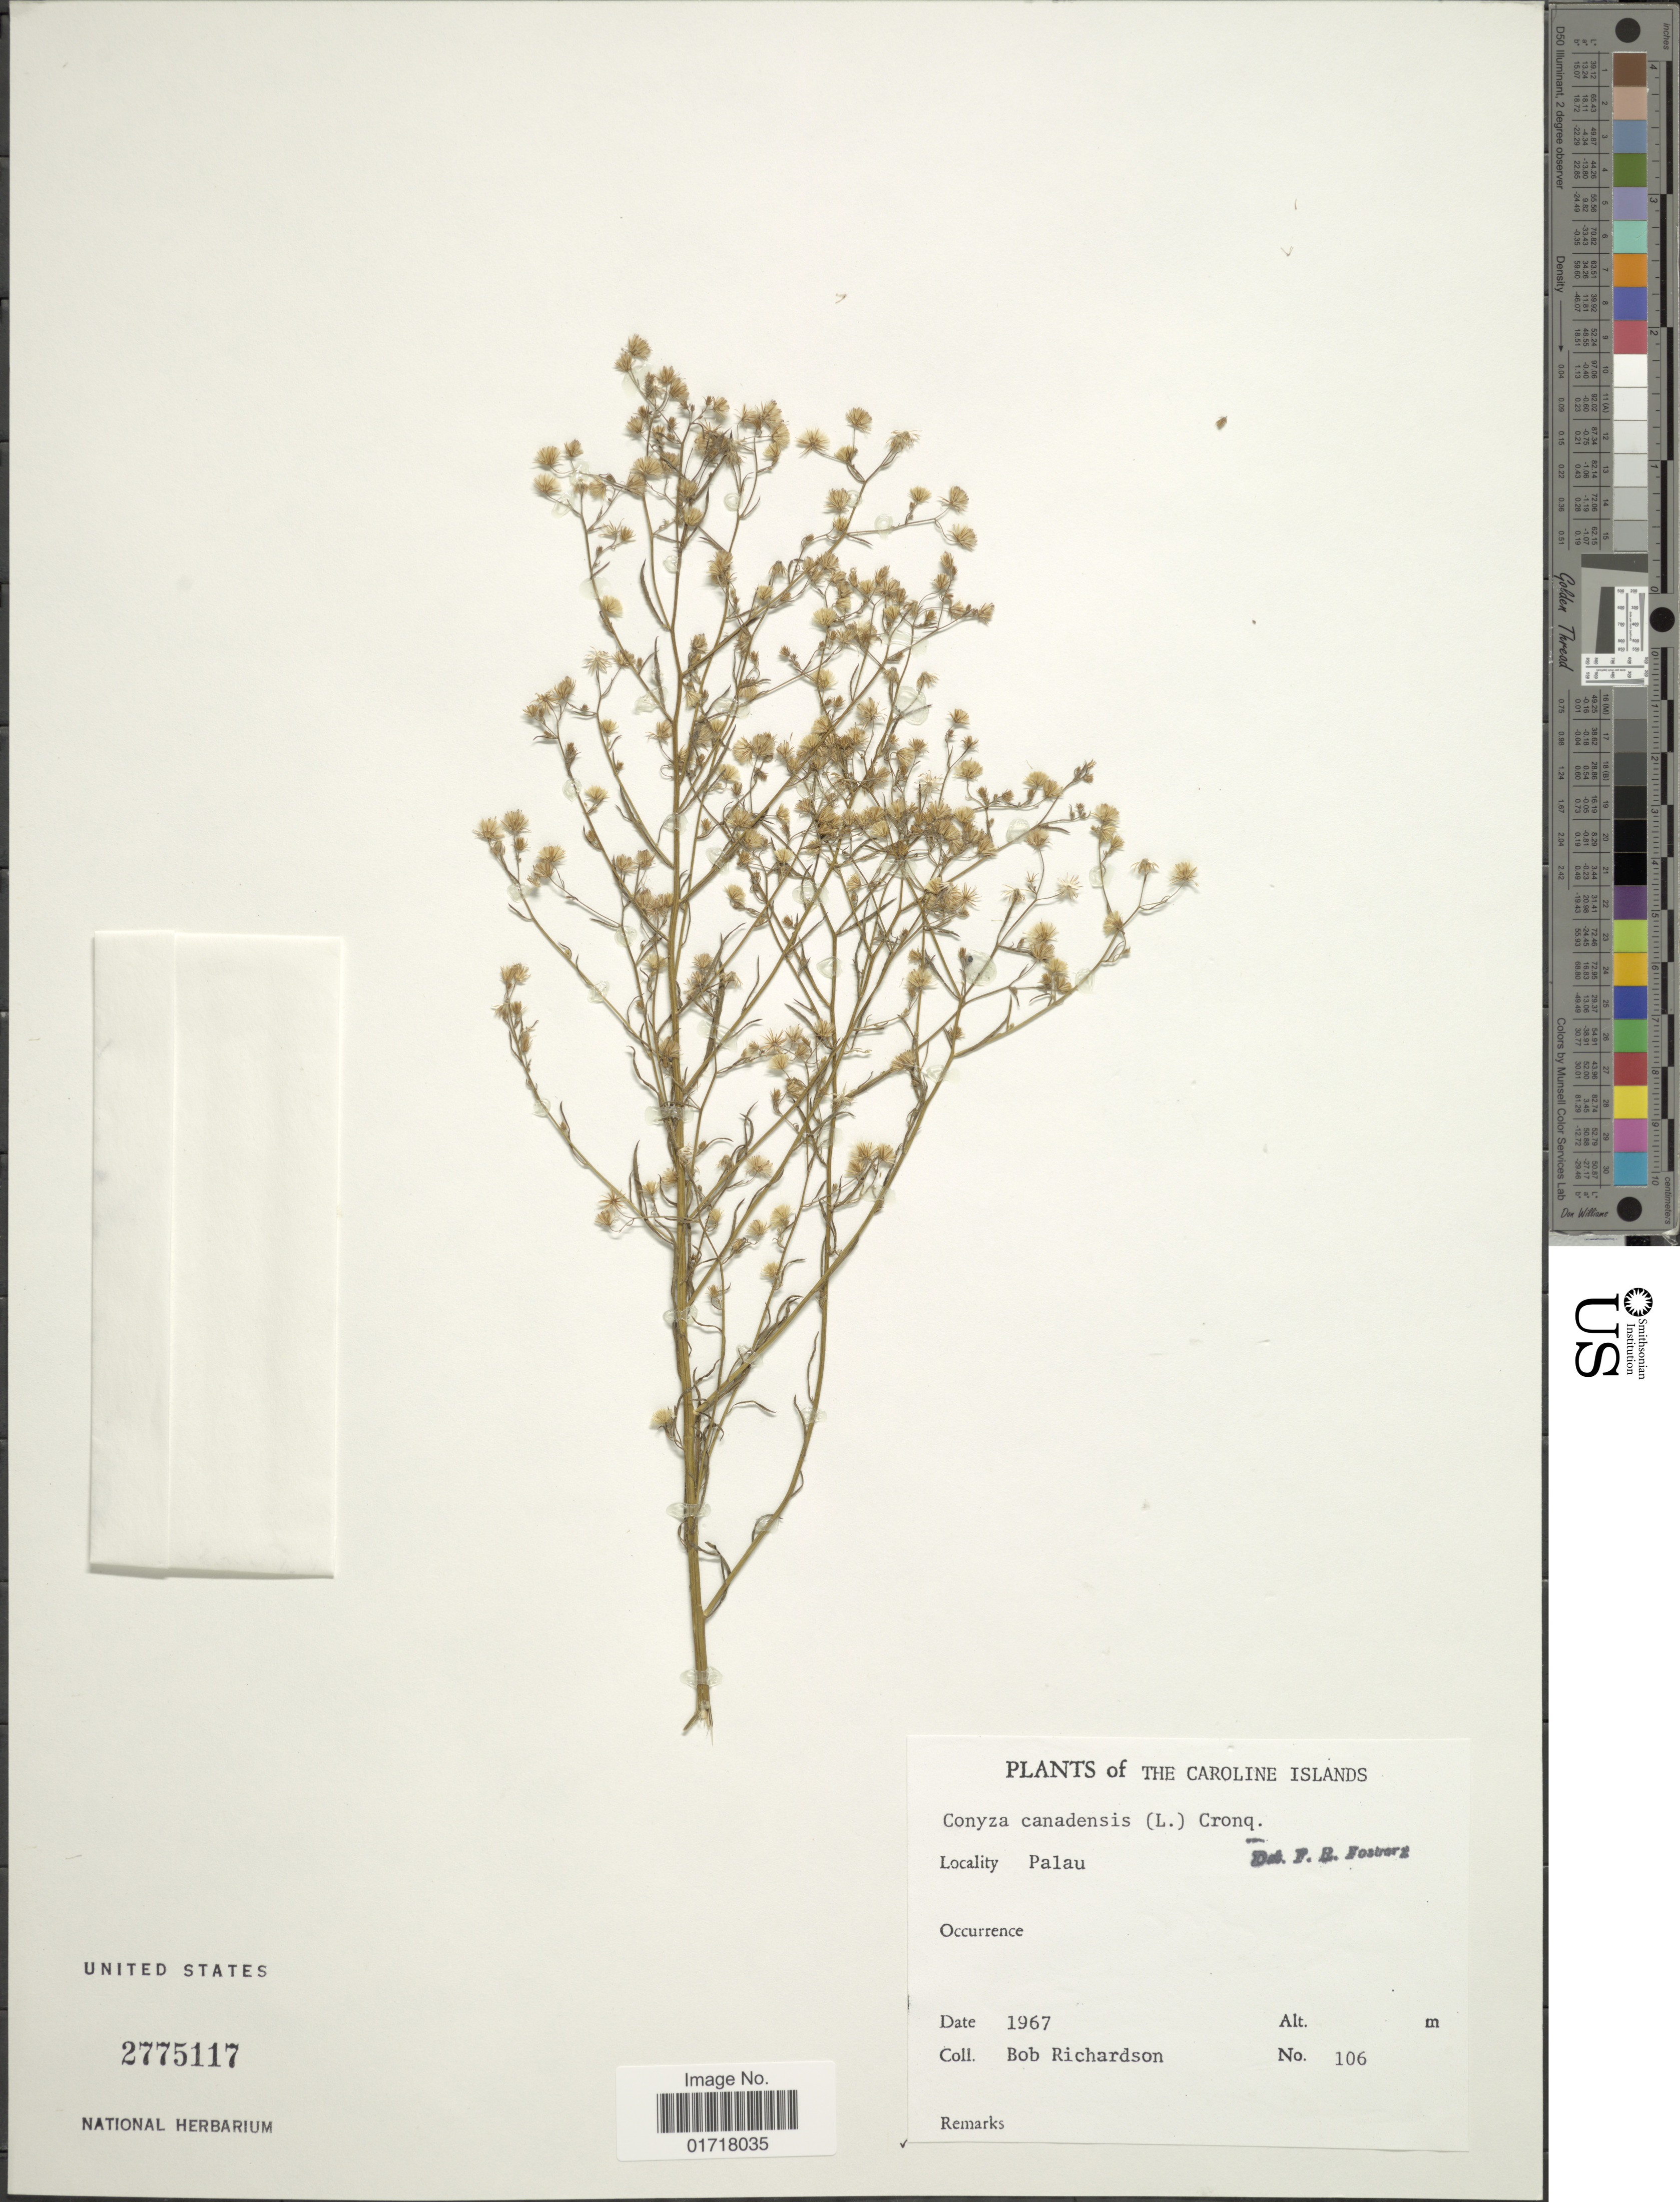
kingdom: Plantae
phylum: Tracheophyta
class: Magnoliopsida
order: Asterales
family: Asteraceae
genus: Erigeron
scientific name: Erigeron canadensis var. pusillus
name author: (Nutt.) Bolvin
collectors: B. Richardson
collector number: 106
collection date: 1967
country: Palau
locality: The Caroline Islands, Palau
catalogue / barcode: US 2775117